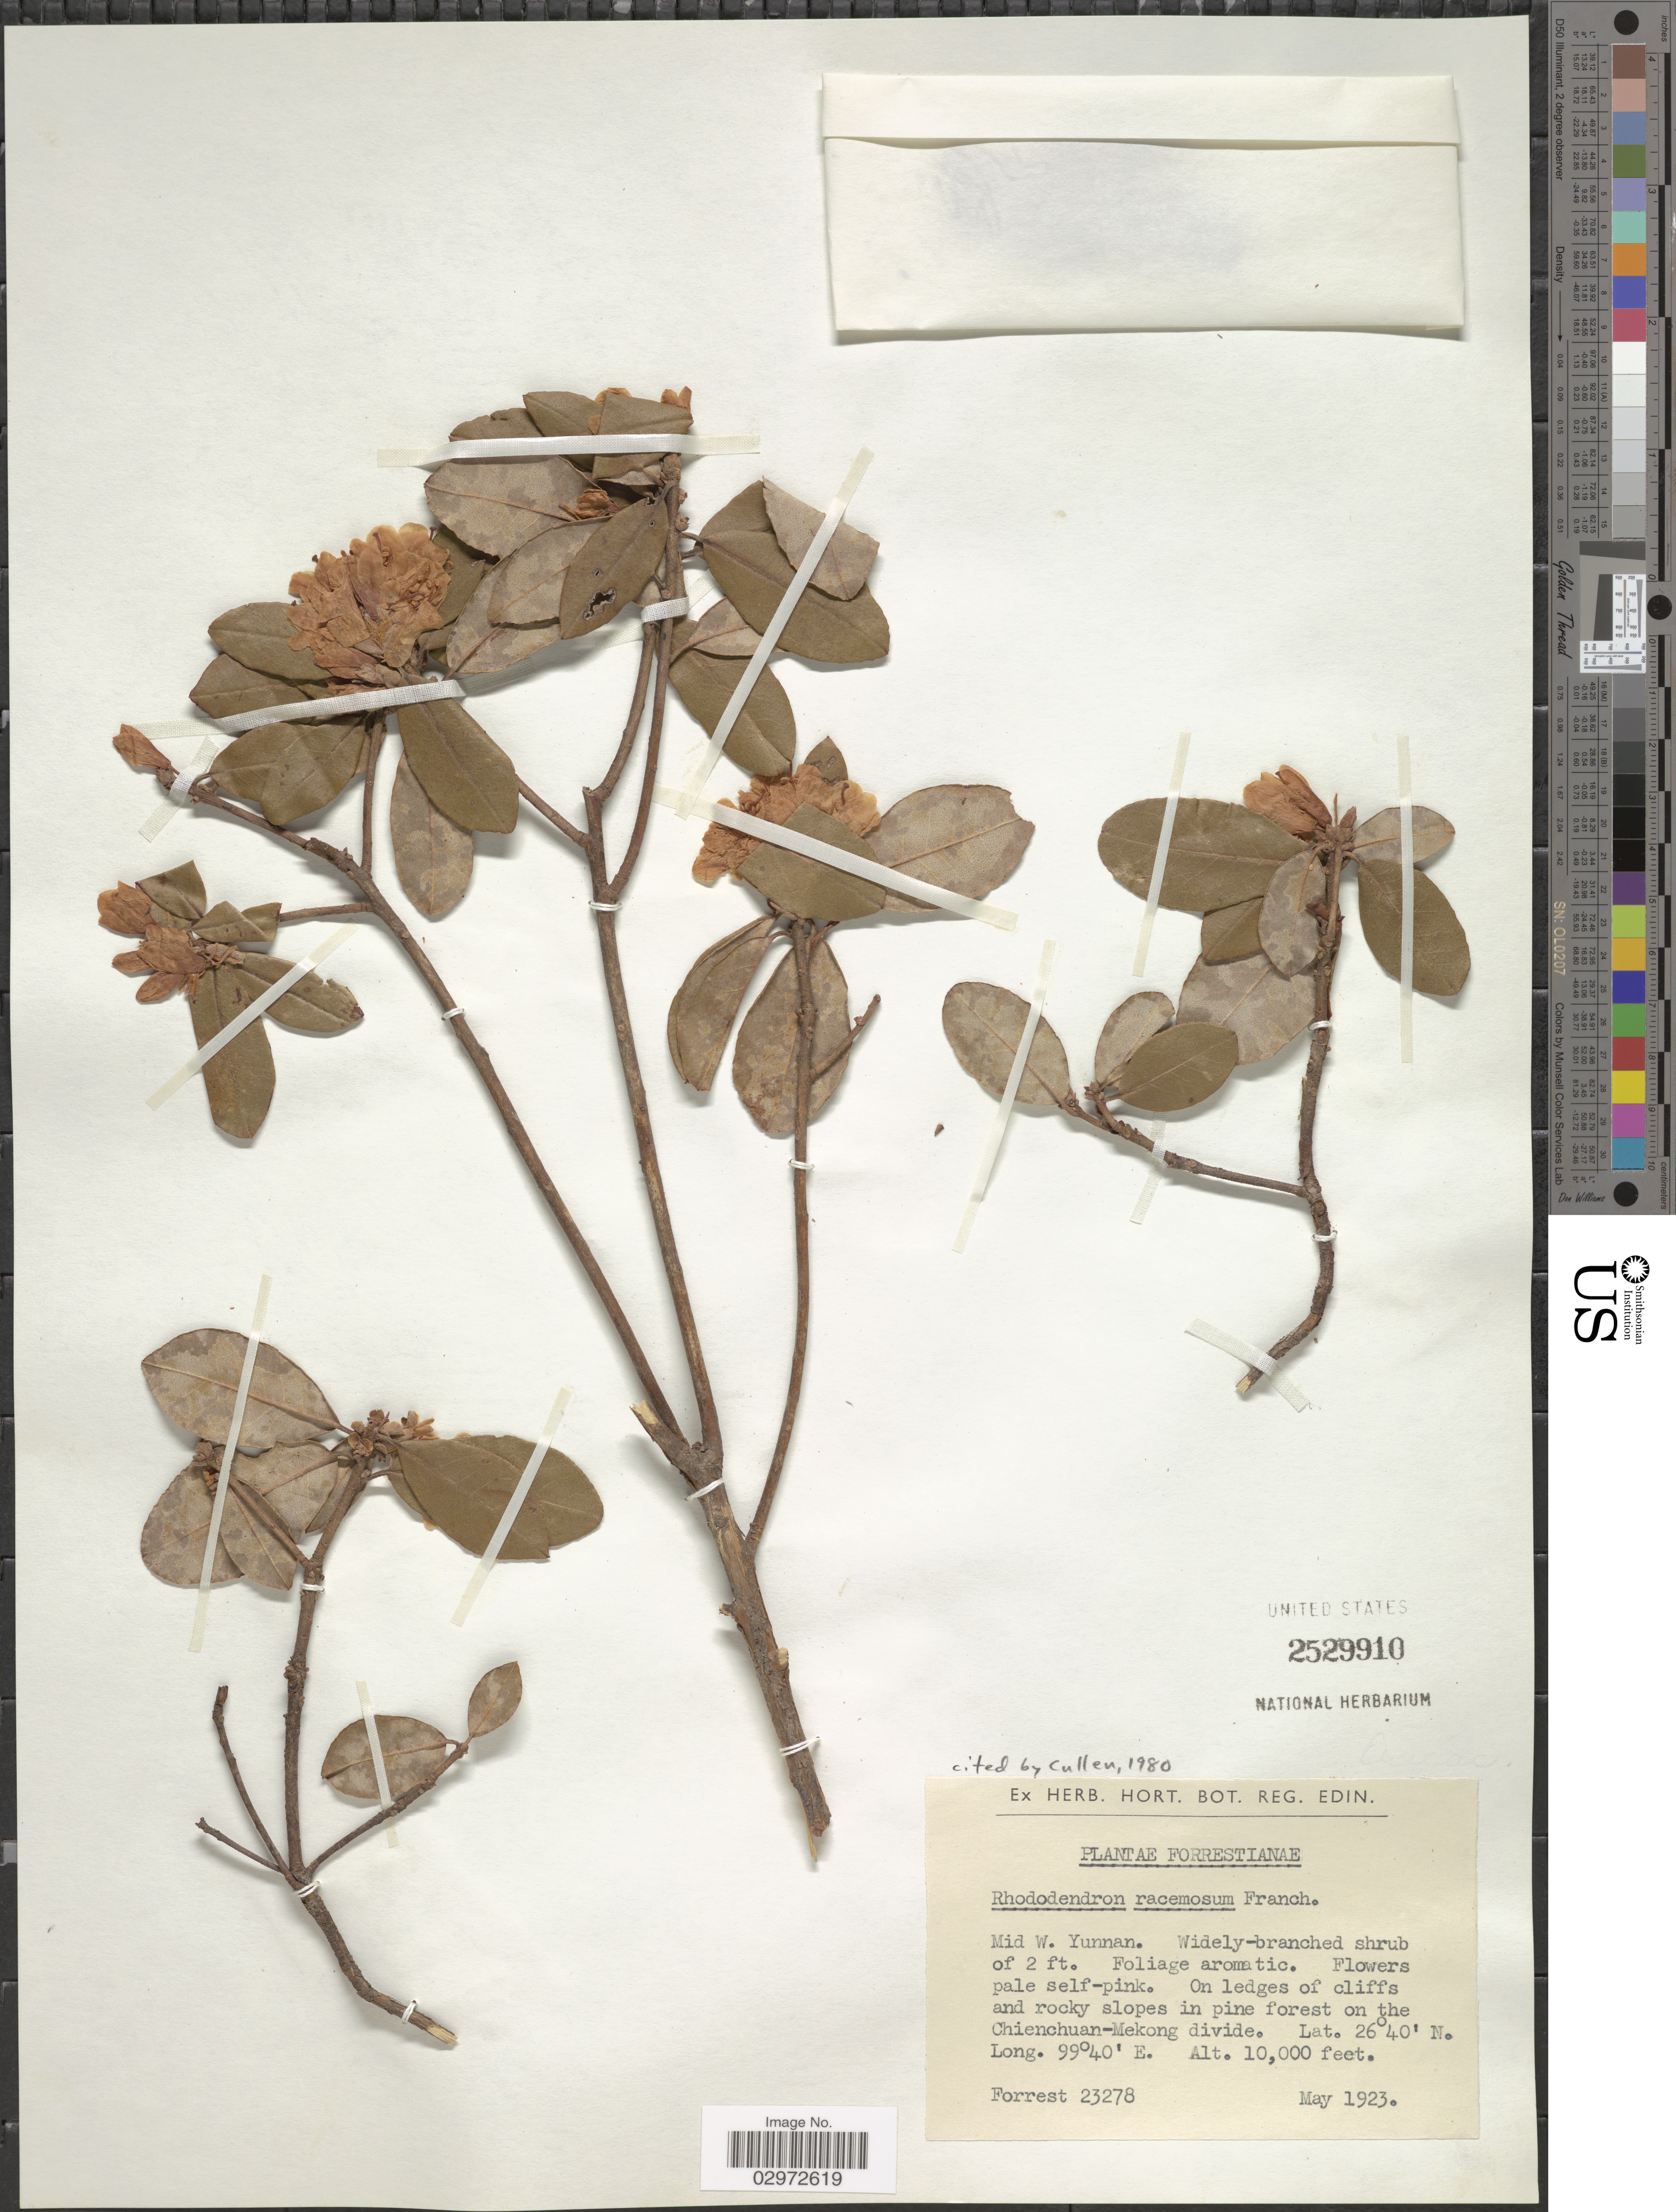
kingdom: Plantae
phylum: Tracheophyta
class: Magnoliopsida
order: Ericales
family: Ericaceae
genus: Rhododendron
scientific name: Rhododendron racemosum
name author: Franch.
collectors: -. Forrest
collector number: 23278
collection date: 1923-05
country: China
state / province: Yunnan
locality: Mid W. Yunnan, On ledges of cliffs and rocky slopes in pine forest on the Chienchuan-Mekong divide.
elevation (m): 3048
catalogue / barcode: US 2529910